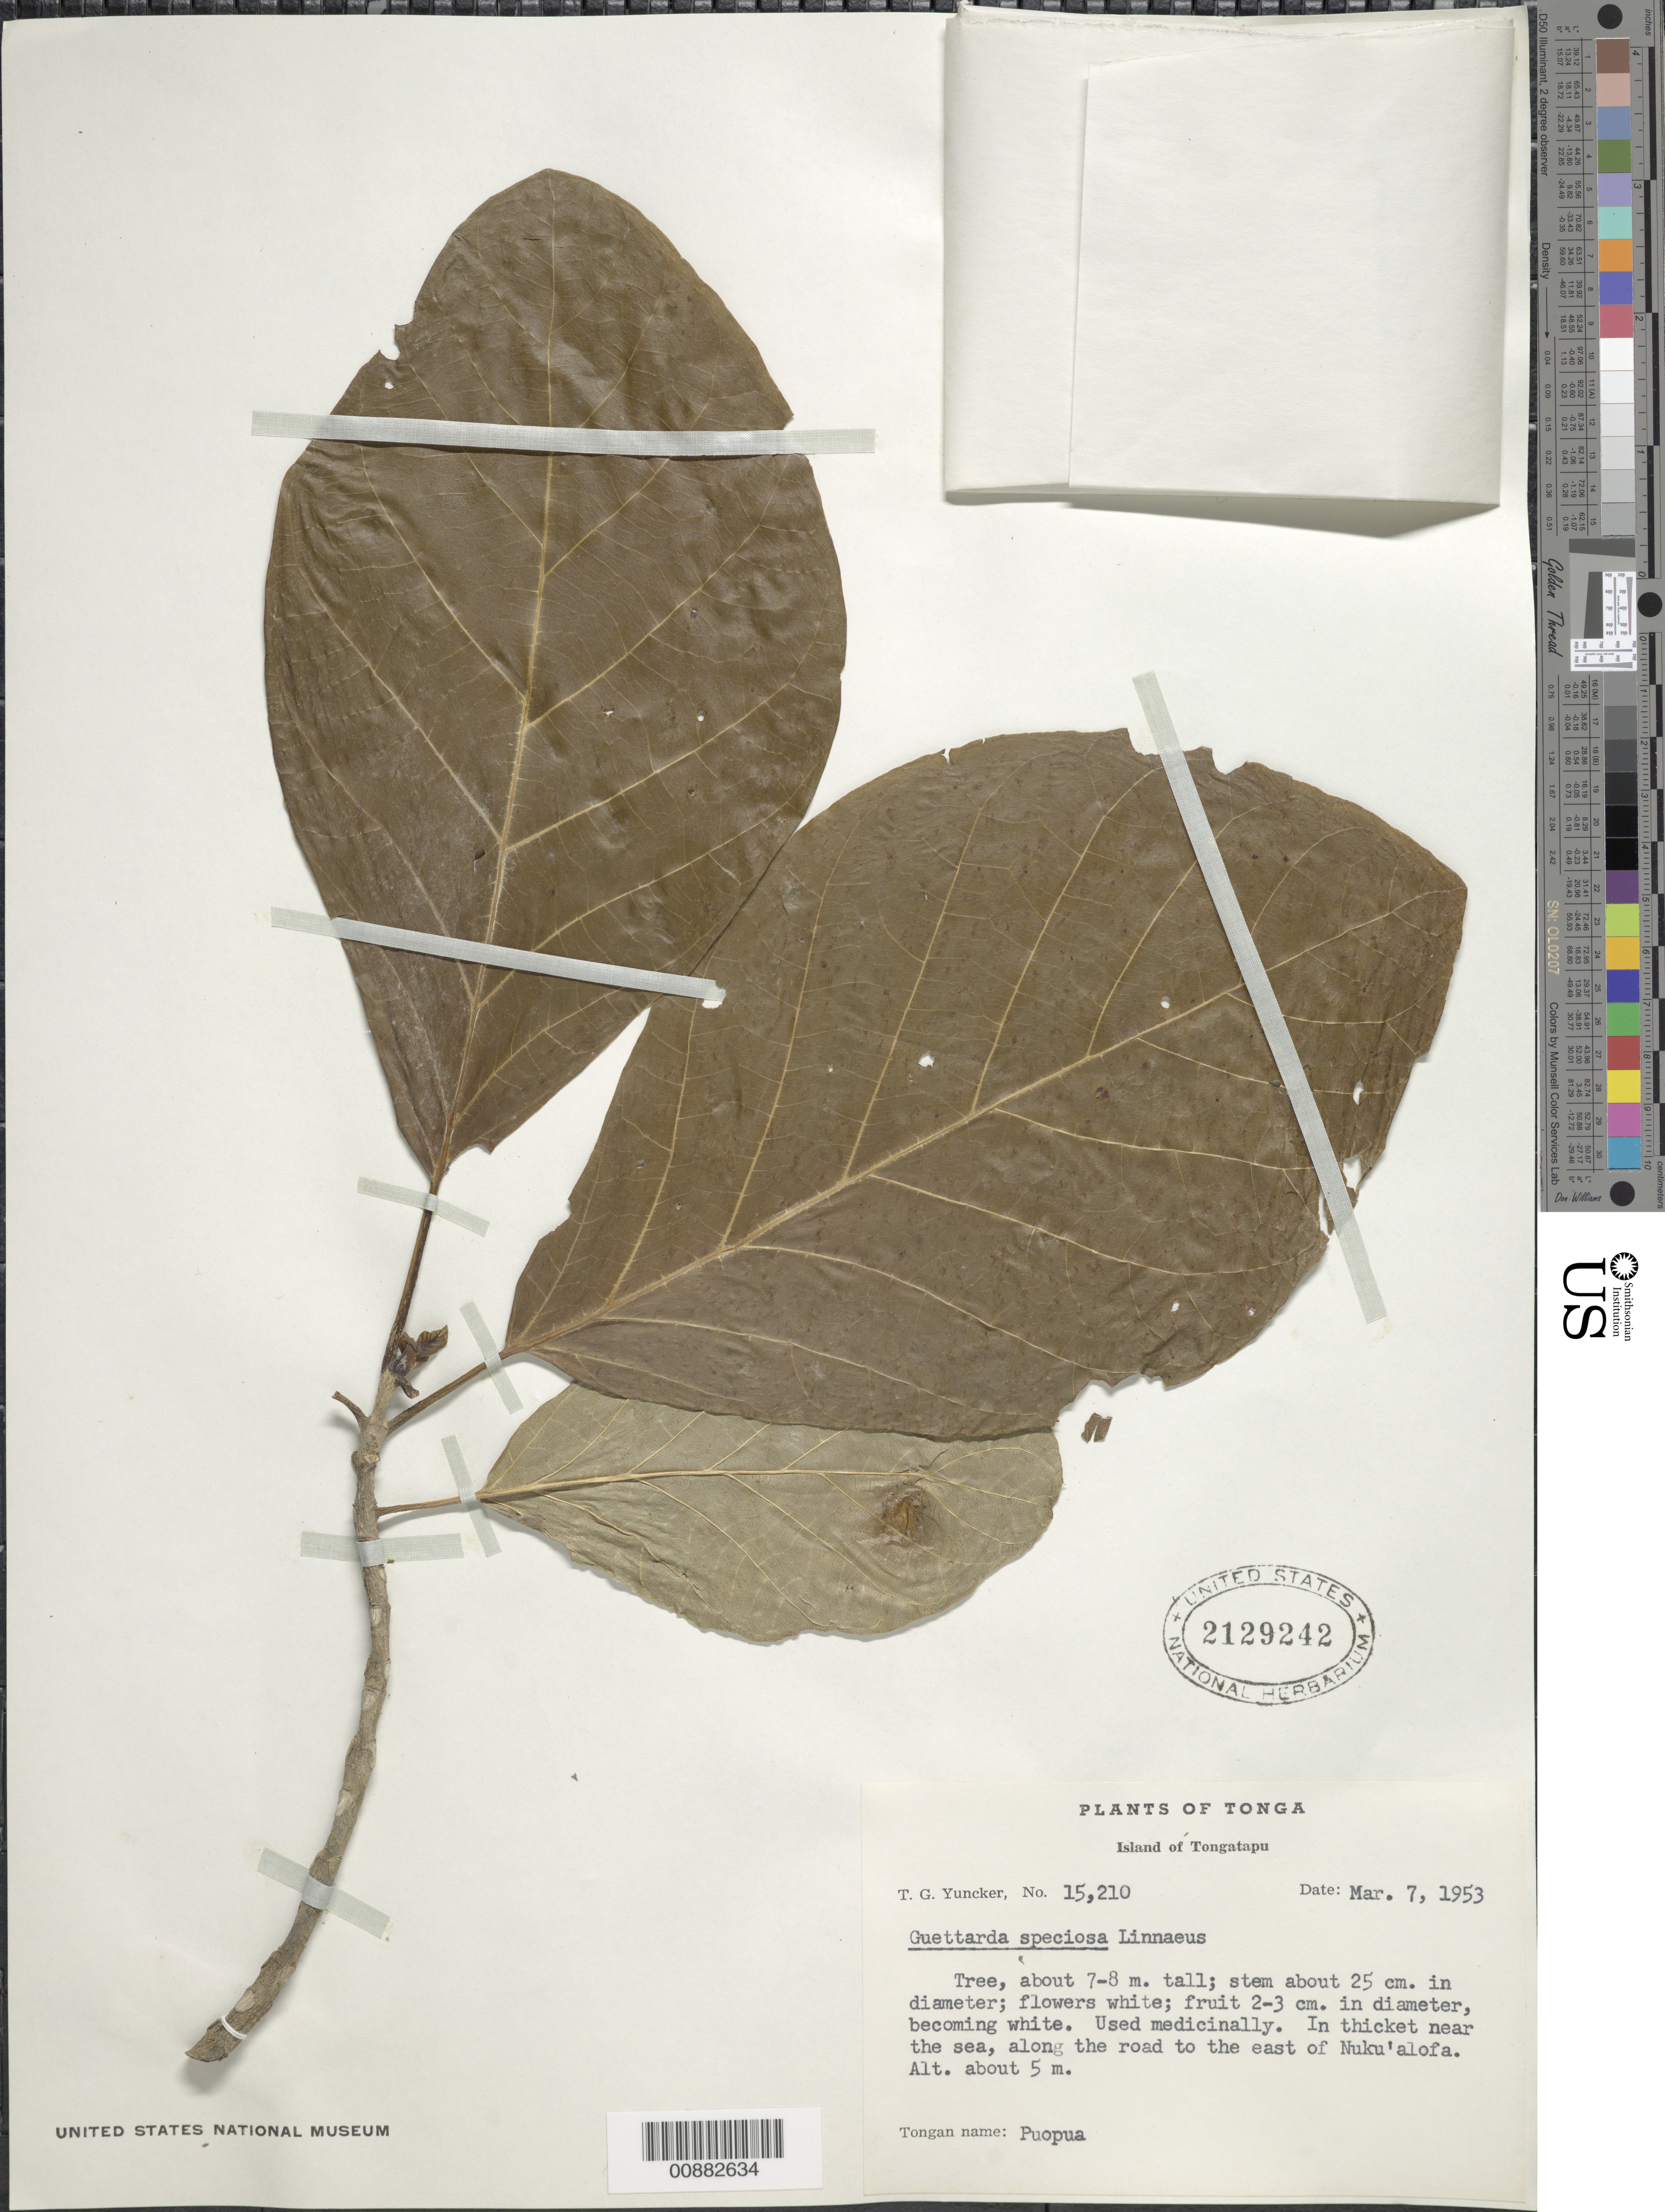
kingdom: Plantae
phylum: Tracheophyta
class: Magnoliopsida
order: Gentianales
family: Rubiaceae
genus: Guettarda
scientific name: Guettarda speciosa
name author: L.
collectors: T. G. Yuncker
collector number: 15210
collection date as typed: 07 Mar 1953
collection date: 1953-03-07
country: Tonga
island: Tongatapu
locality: In thhicket near the sea, along the road to the east of Nuku'alofa.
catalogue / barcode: US 2129242